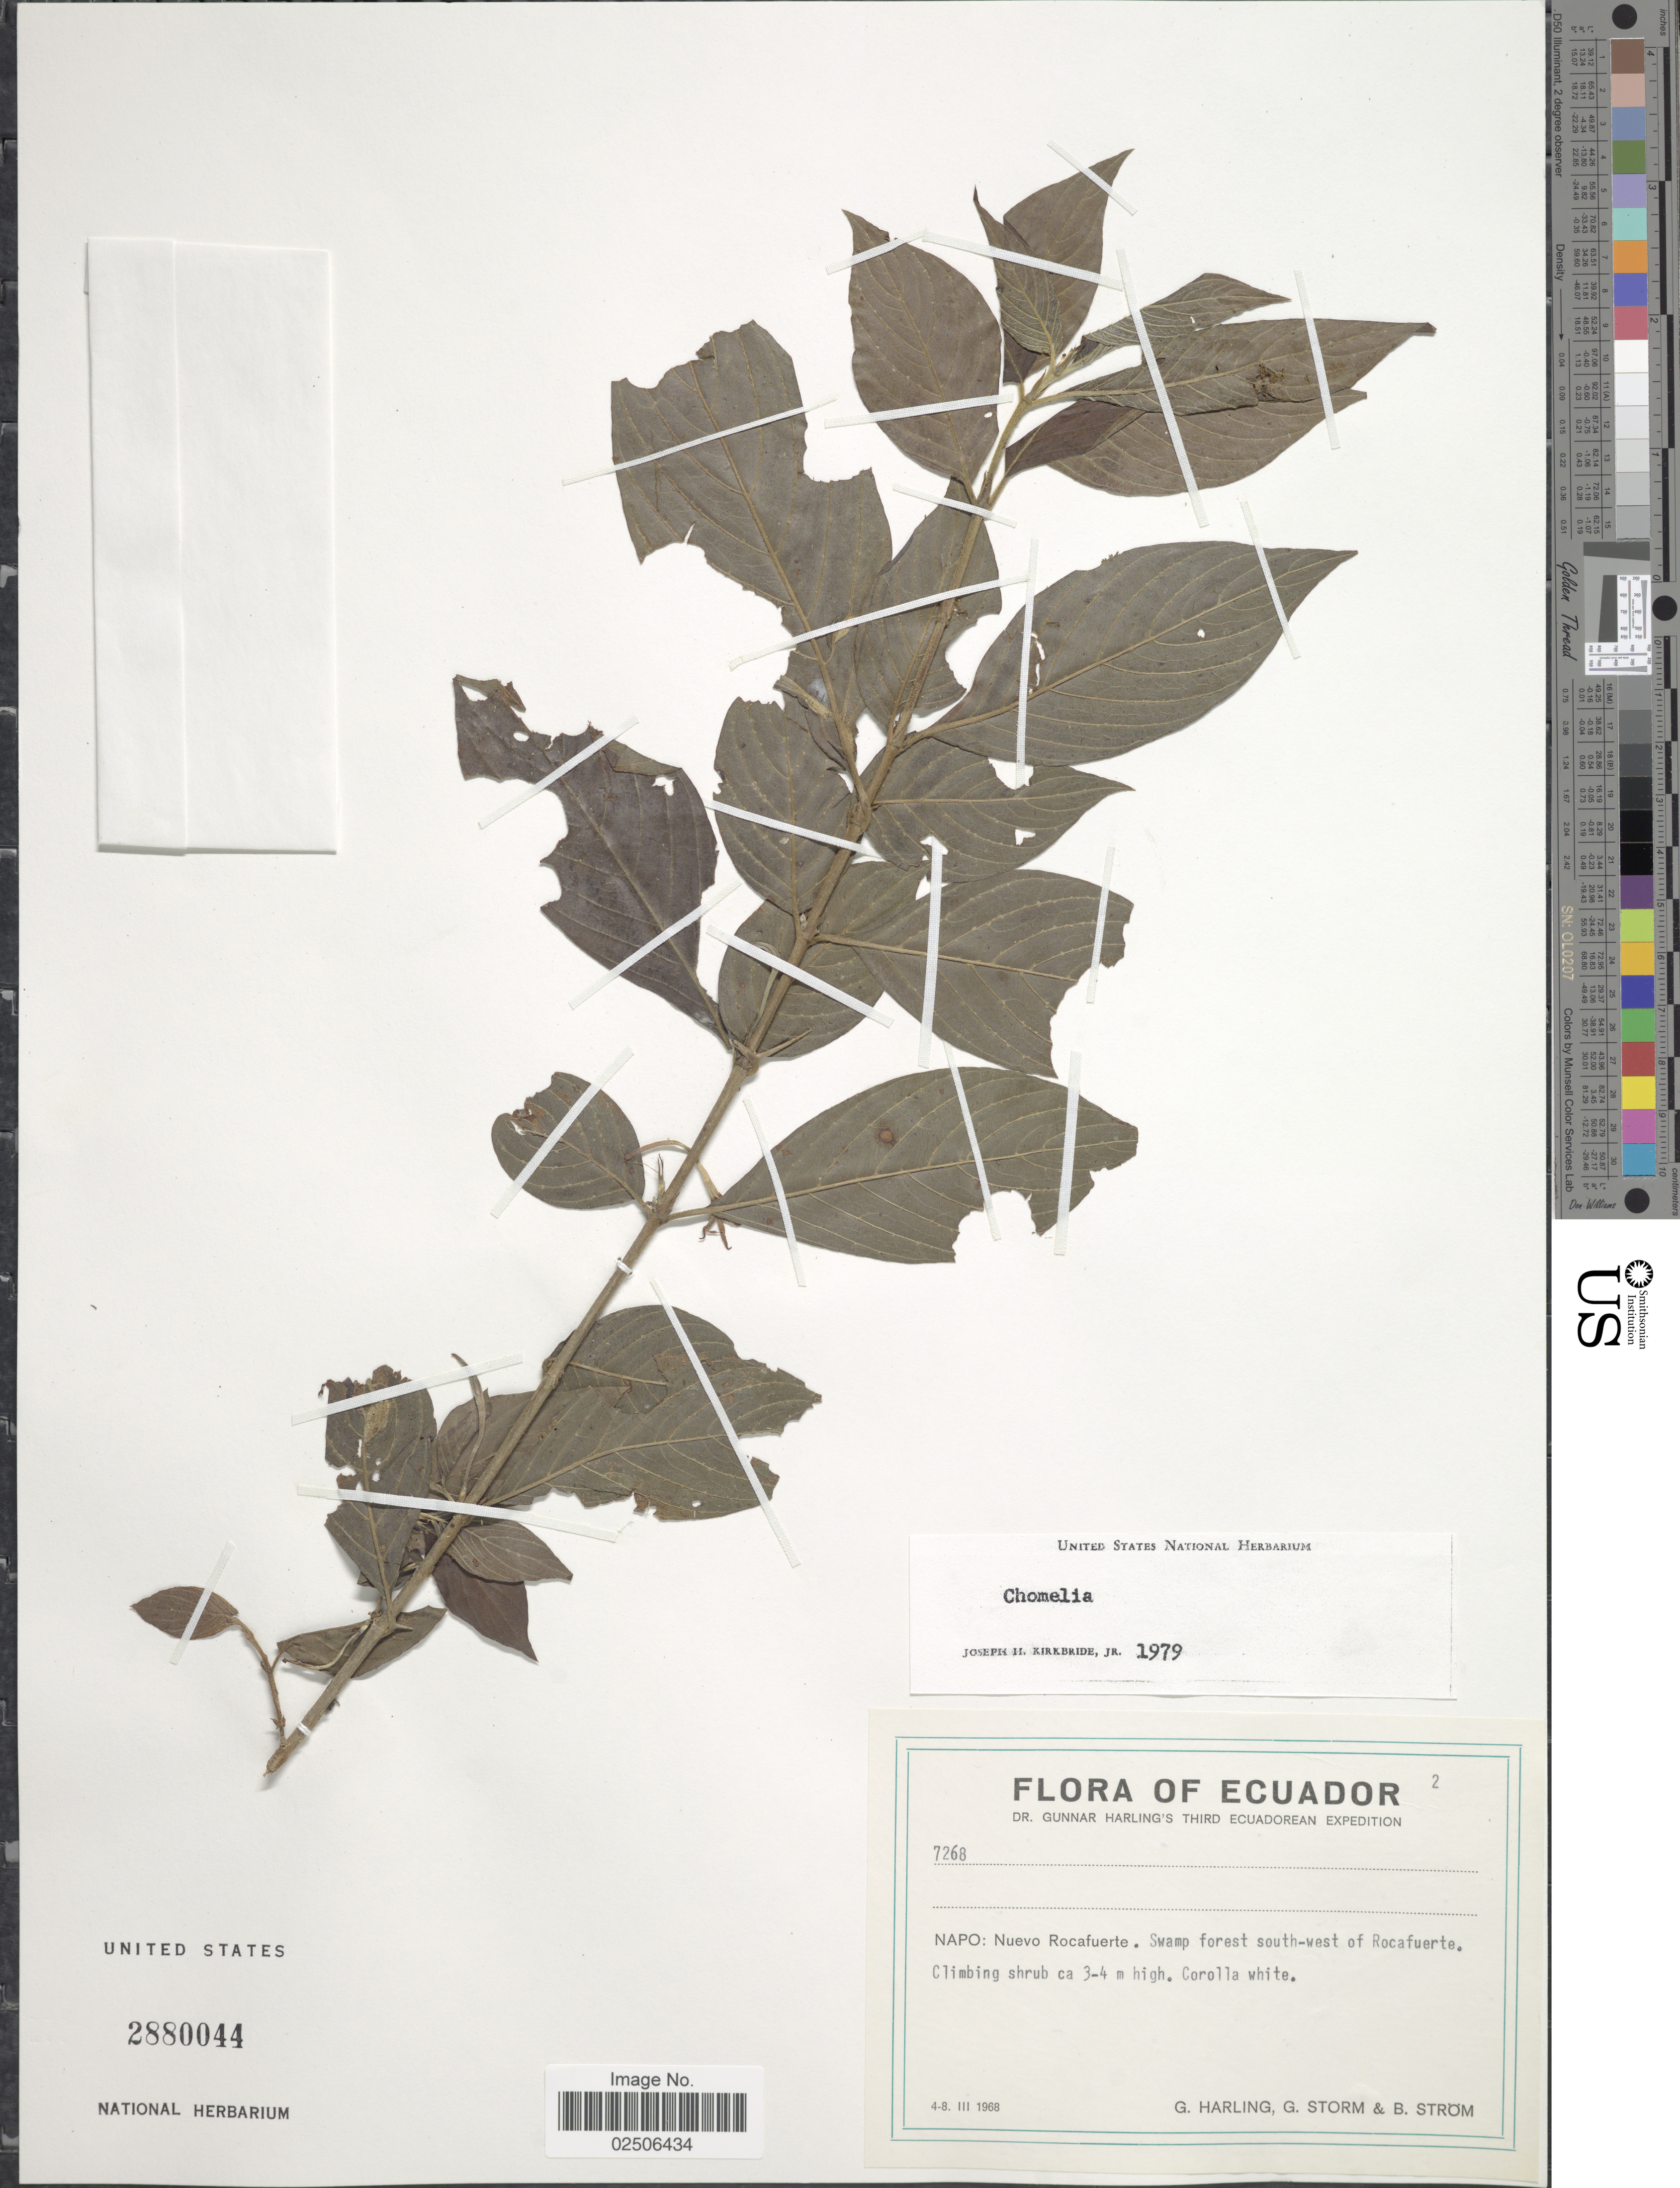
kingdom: Plantae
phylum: Tracheophyta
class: Magnoliopsida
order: Gentianales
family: Rubiaceae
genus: Chomelia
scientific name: Chomelia sp.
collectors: G. Harling, G. Storm & B. Ström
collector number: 7268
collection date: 1968-03-04/1968-03-08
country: Ecuador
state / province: Napo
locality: Nuevo Rocafuerte, swamp forest south-west of Rocafuerte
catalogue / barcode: US 2880044